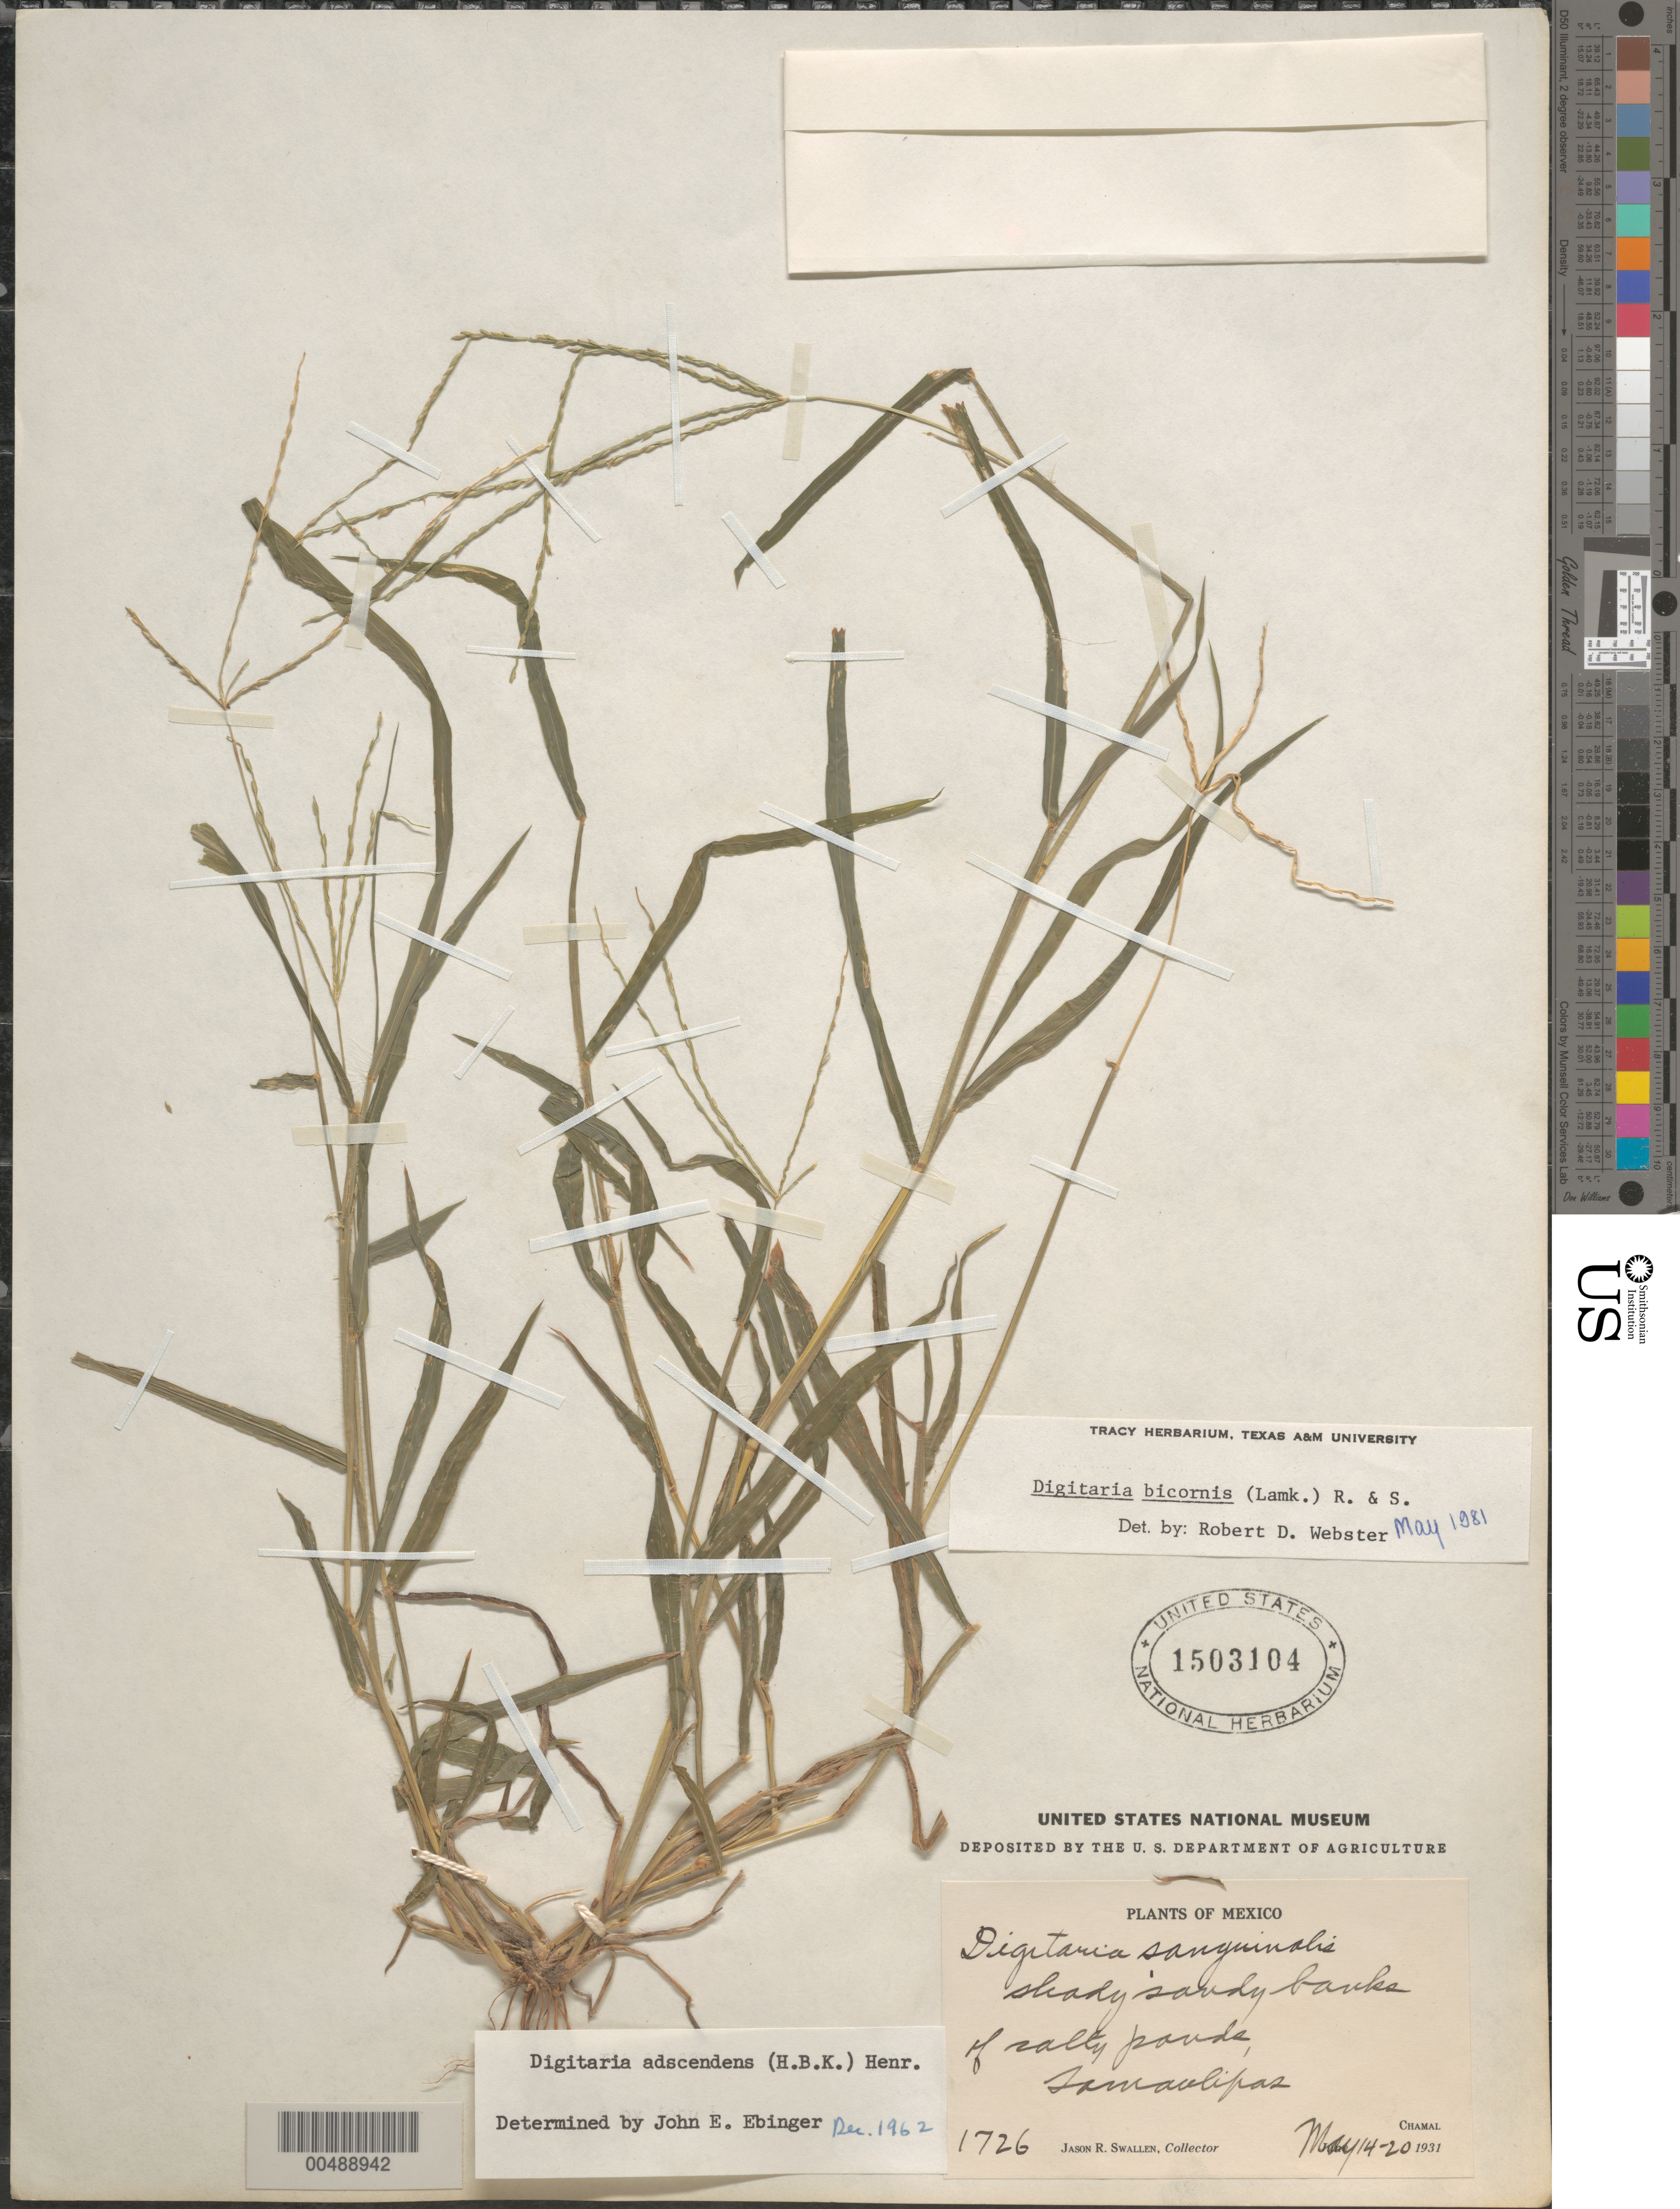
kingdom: Plantae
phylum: Tracheophyta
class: Liliopsida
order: Poales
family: Poaceae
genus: Digitaria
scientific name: Digitaria bicornis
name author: (Lam.) Roem. & Schult.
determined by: Webster, Robert D.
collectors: J. R. Swallen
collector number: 1726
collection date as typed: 14 May 1931 to 20 May 1931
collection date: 1931-05-14/1931-05-20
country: Mexico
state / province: Tamaulipas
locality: Chamal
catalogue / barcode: US 1503104